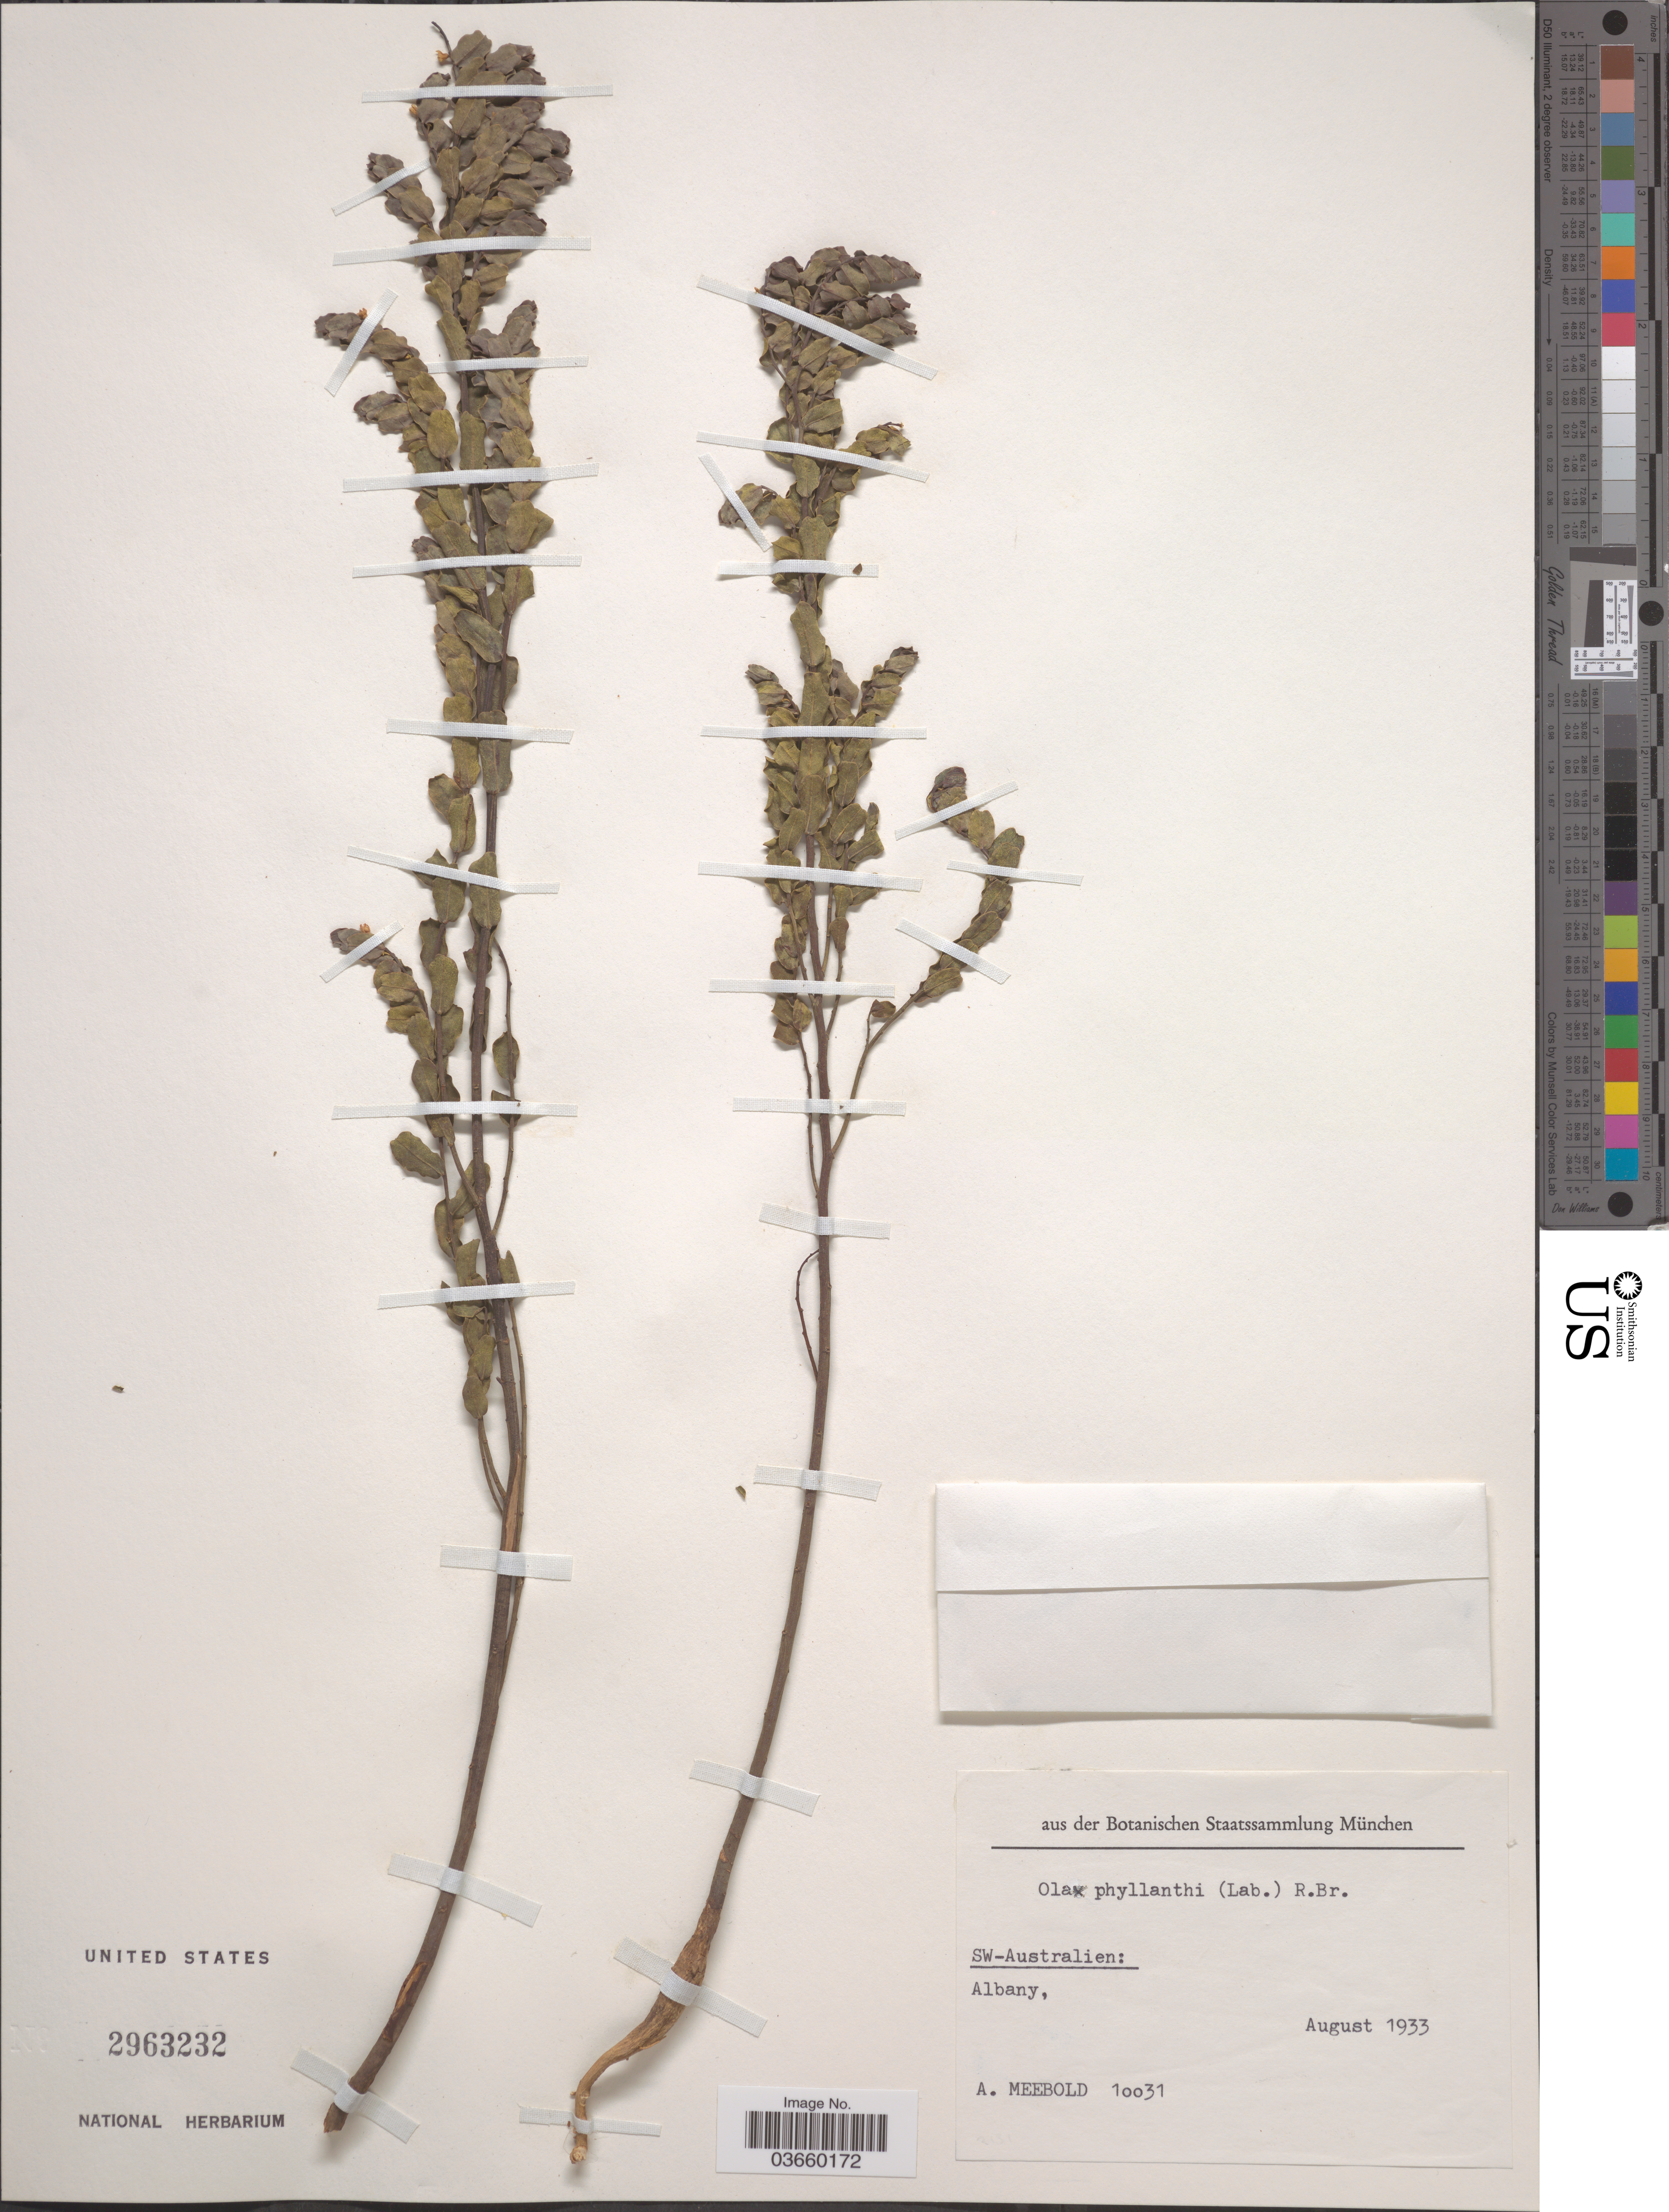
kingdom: Plantae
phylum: Tracheophyta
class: Magnoliopsida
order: Santalales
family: Olacaceae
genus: Olax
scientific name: Olax phyllanthi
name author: R. Br.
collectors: A. Meebold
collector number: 10031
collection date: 1933-08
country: Australia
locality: SW-Australien: Albany.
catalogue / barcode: US 2963232